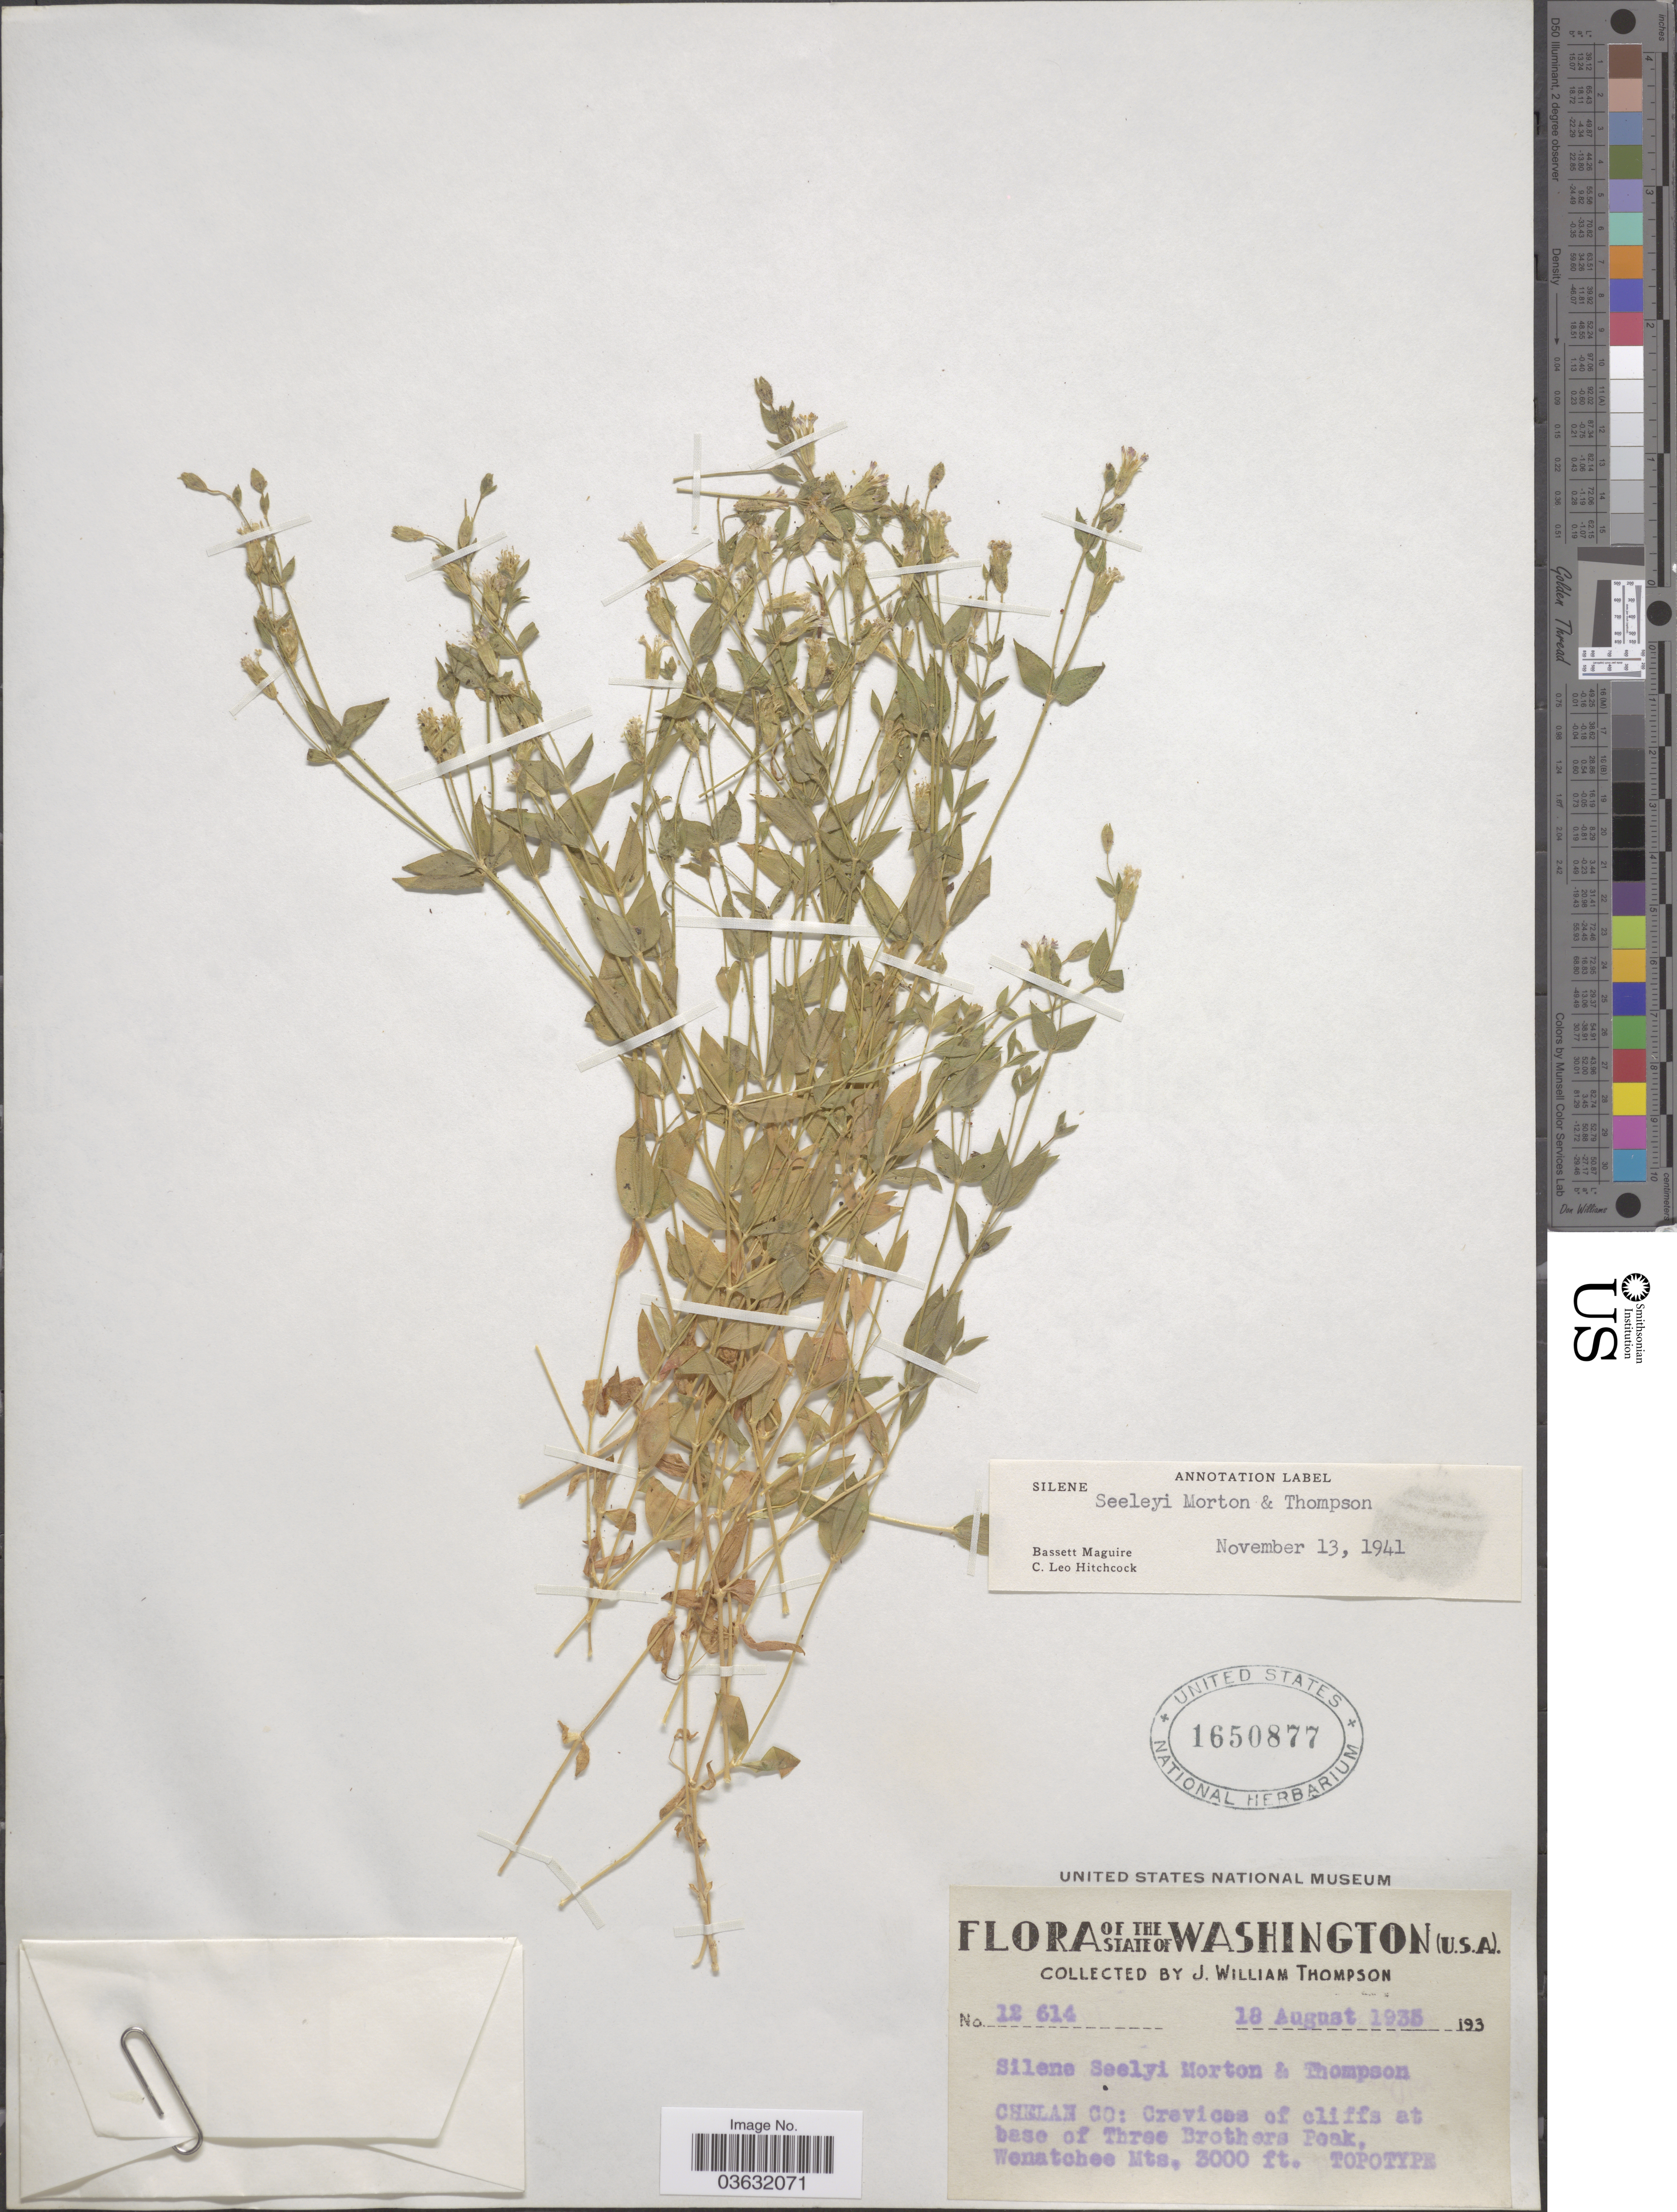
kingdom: Plantae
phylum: Tracheophyta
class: Magnoliopsida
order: Caryophyllales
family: Caryophyllaceae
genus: Silene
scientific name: Silene seelyi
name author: C.V. Morton & J.W. Thomps.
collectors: J. W. Thompson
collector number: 12614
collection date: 1935-08-18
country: United States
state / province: Washington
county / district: Chelan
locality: Chelan Co: Crevices of cliffs at base of Three Brothers Peak, Wenatchee Mts.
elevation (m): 914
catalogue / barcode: US 1650877